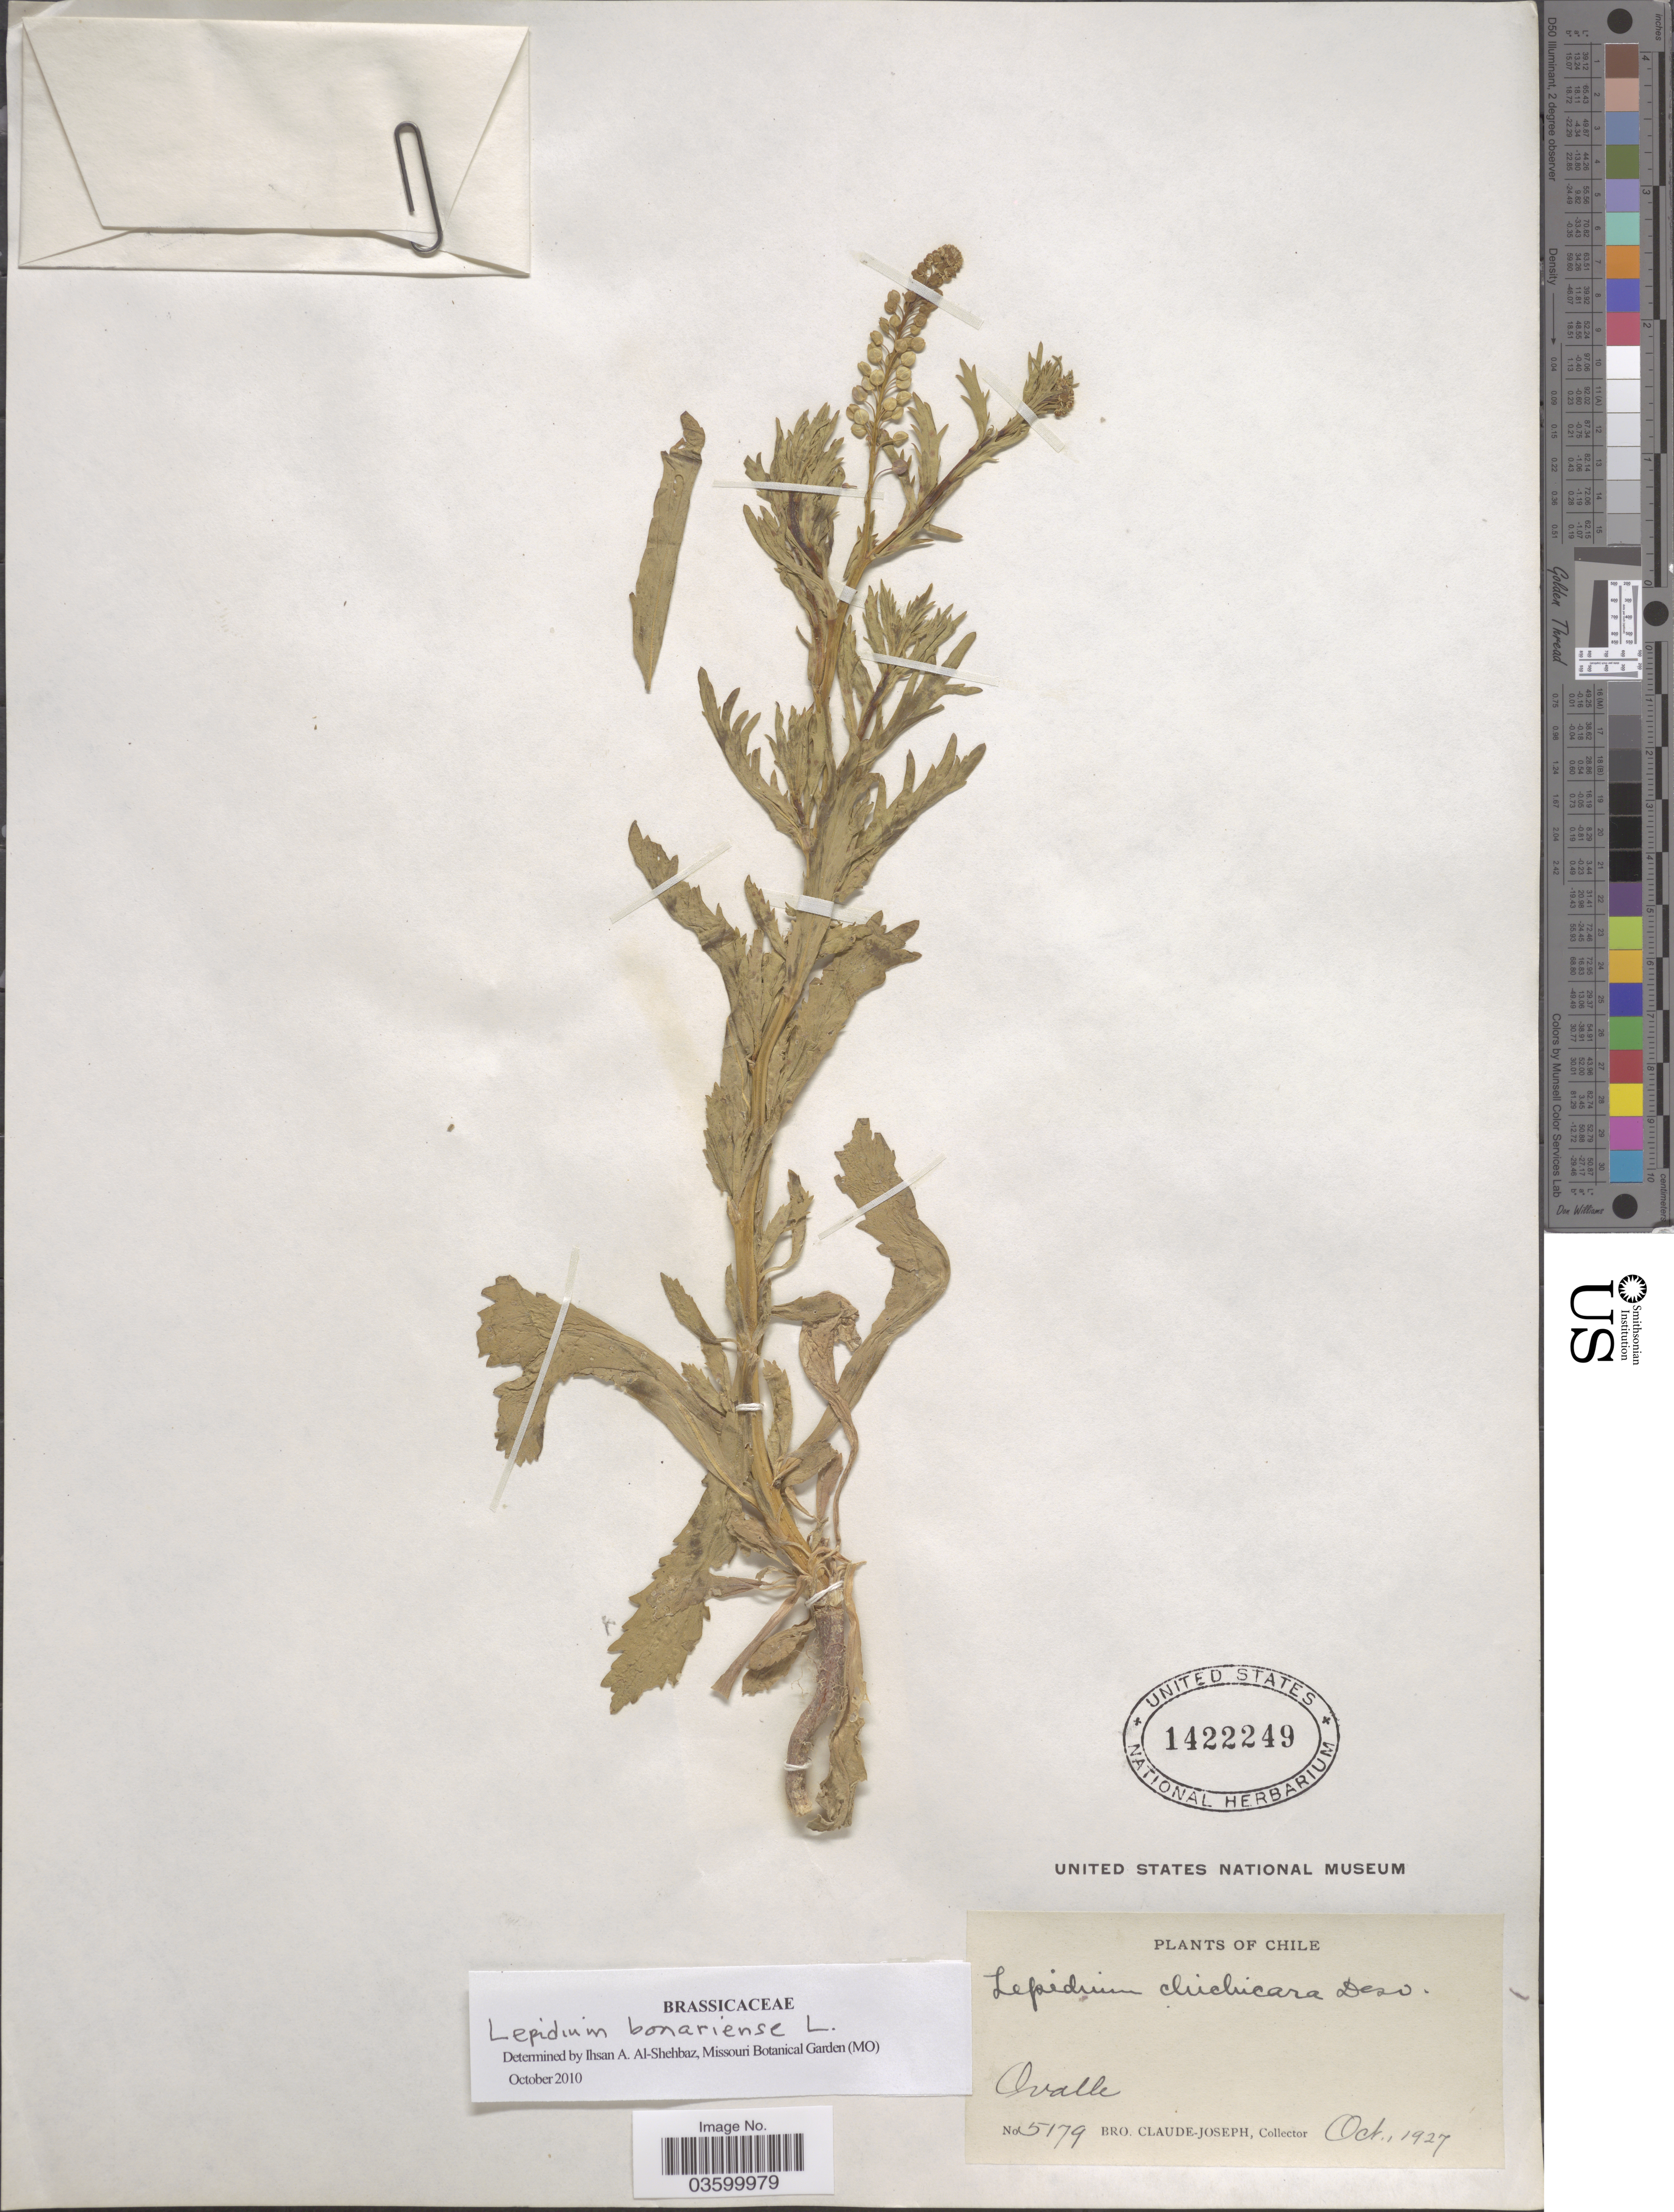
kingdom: Plantae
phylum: Tracheophyta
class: Magnoliopsida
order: Brassicales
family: Brassicaceae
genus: Lepidium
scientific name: Lepidium bonariense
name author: L.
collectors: Bro. Claude-Joseph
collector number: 5179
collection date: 1927-10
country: Chile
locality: Ovalle.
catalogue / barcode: US 1422249